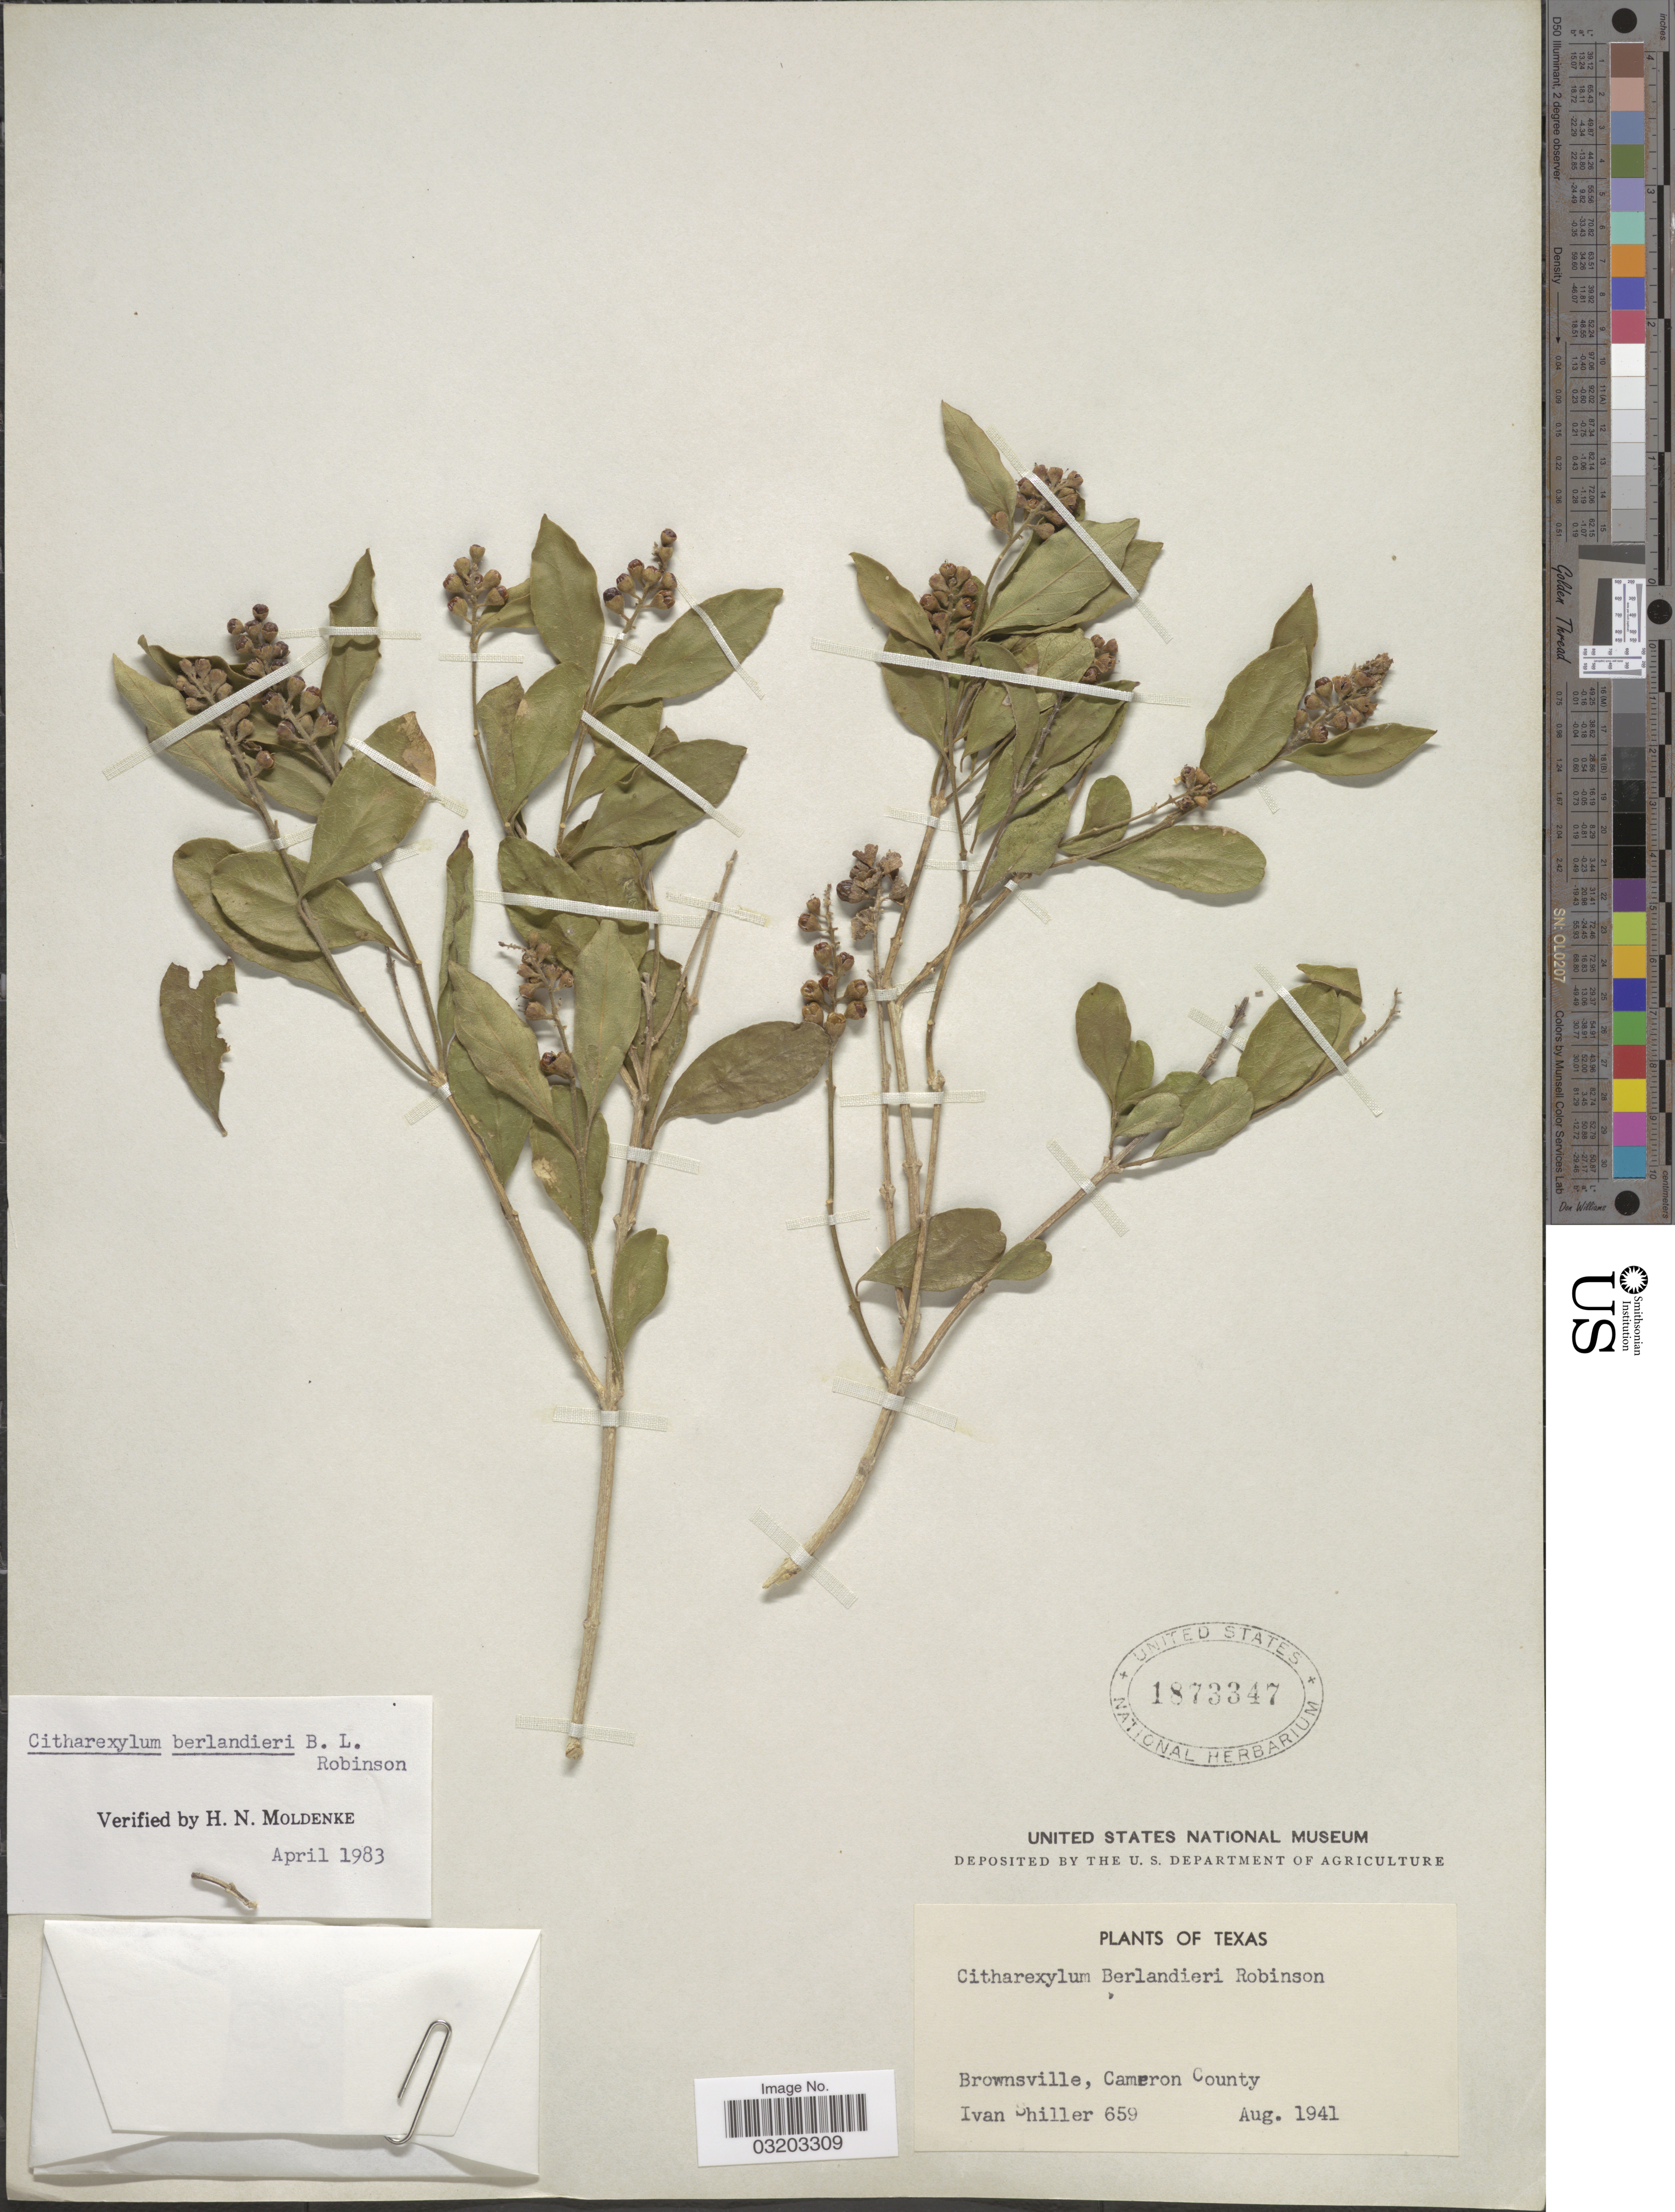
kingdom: Plantae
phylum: Tracheophyta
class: Magnoliopsida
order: Lamiales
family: Verbenaceae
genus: Citharexylum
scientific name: Citharexylum berlandieri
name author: B.L. Rob.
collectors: I. Shiller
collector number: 659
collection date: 1941-08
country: United States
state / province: Texas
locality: Brownsville, Cameron County.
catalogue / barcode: US 1873347